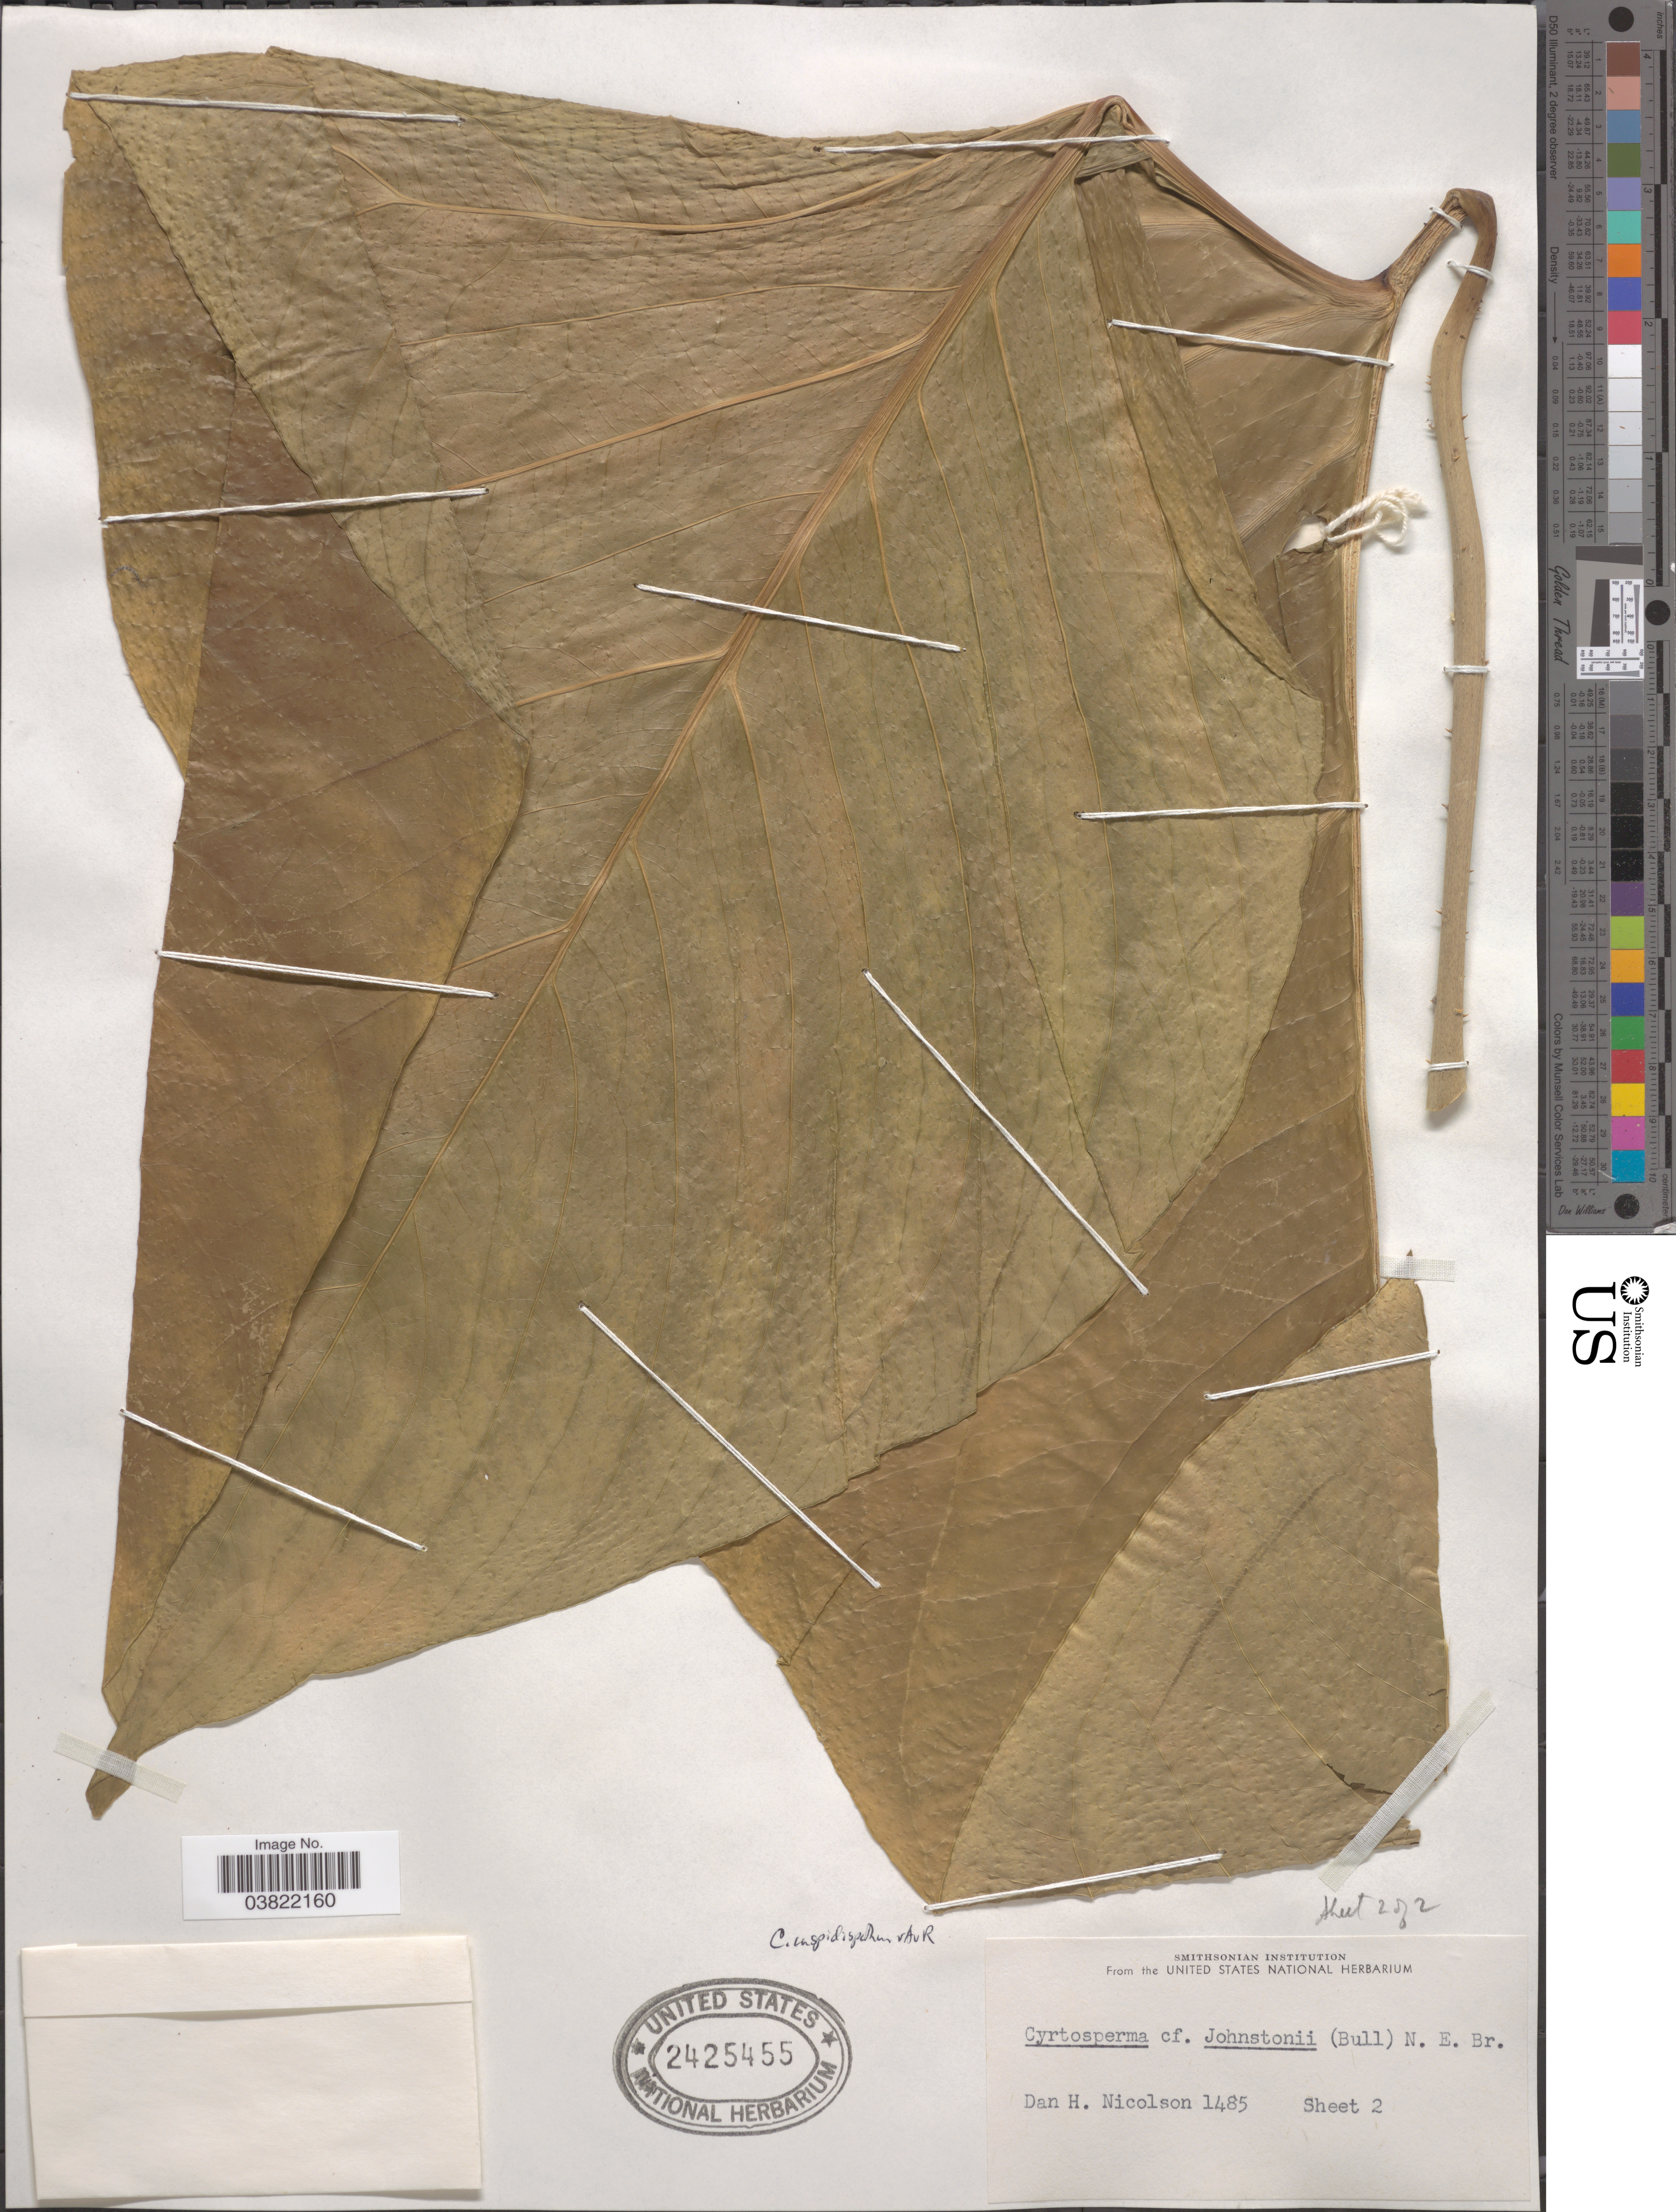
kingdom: Plantae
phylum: Tracheophyta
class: Liliopsida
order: Alismatales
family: Araceae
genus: Cyrtosperma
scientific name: Cyrtosperma cuspidispathum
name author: Alderw.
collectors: D. H. Nicolson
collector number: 1485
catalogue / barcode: US 2425455